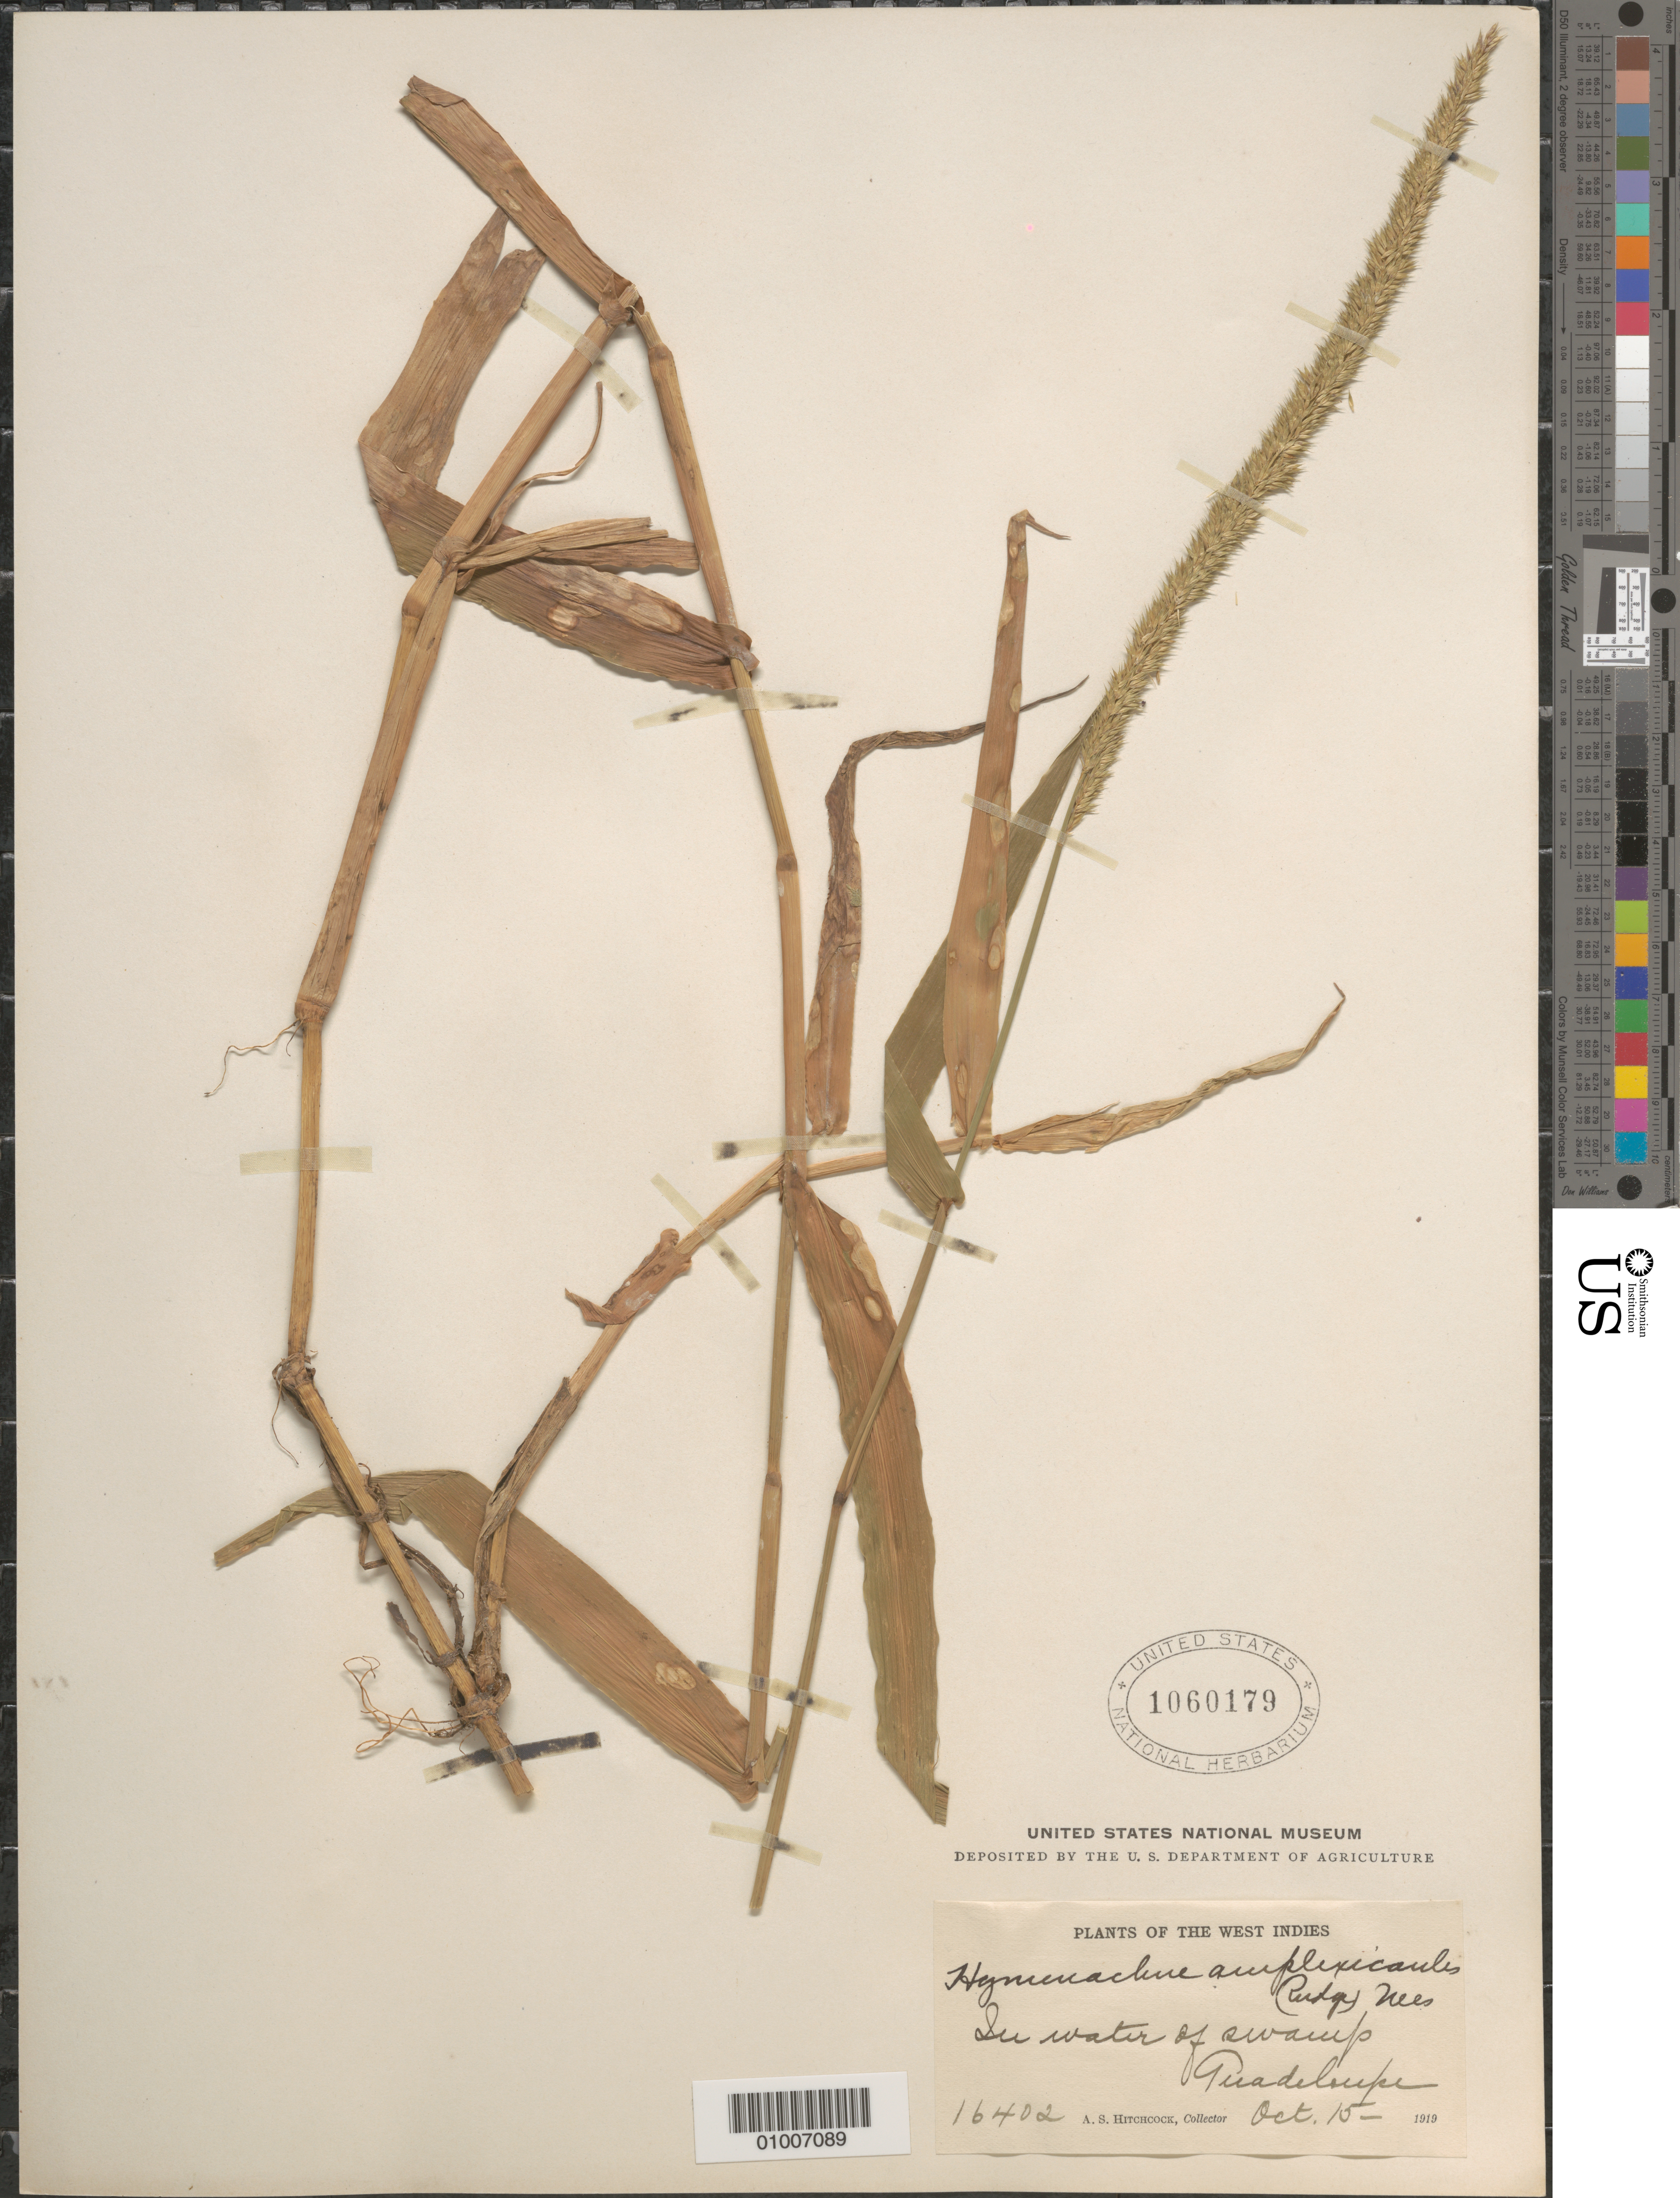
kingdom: Plantae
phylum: Tracheophyta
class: Liliopsida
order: Poales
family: Poaceae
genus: Hymenachne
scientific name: Hymenachne amplexicaulis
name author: (Rudge) Nees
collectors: A. S. Hitchcock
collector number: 16402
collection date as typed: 15 Oct 1919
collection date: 1919-10-15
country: Guadeloupe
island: Basse Terre [Guadeloupe]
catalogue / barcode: US 1060179